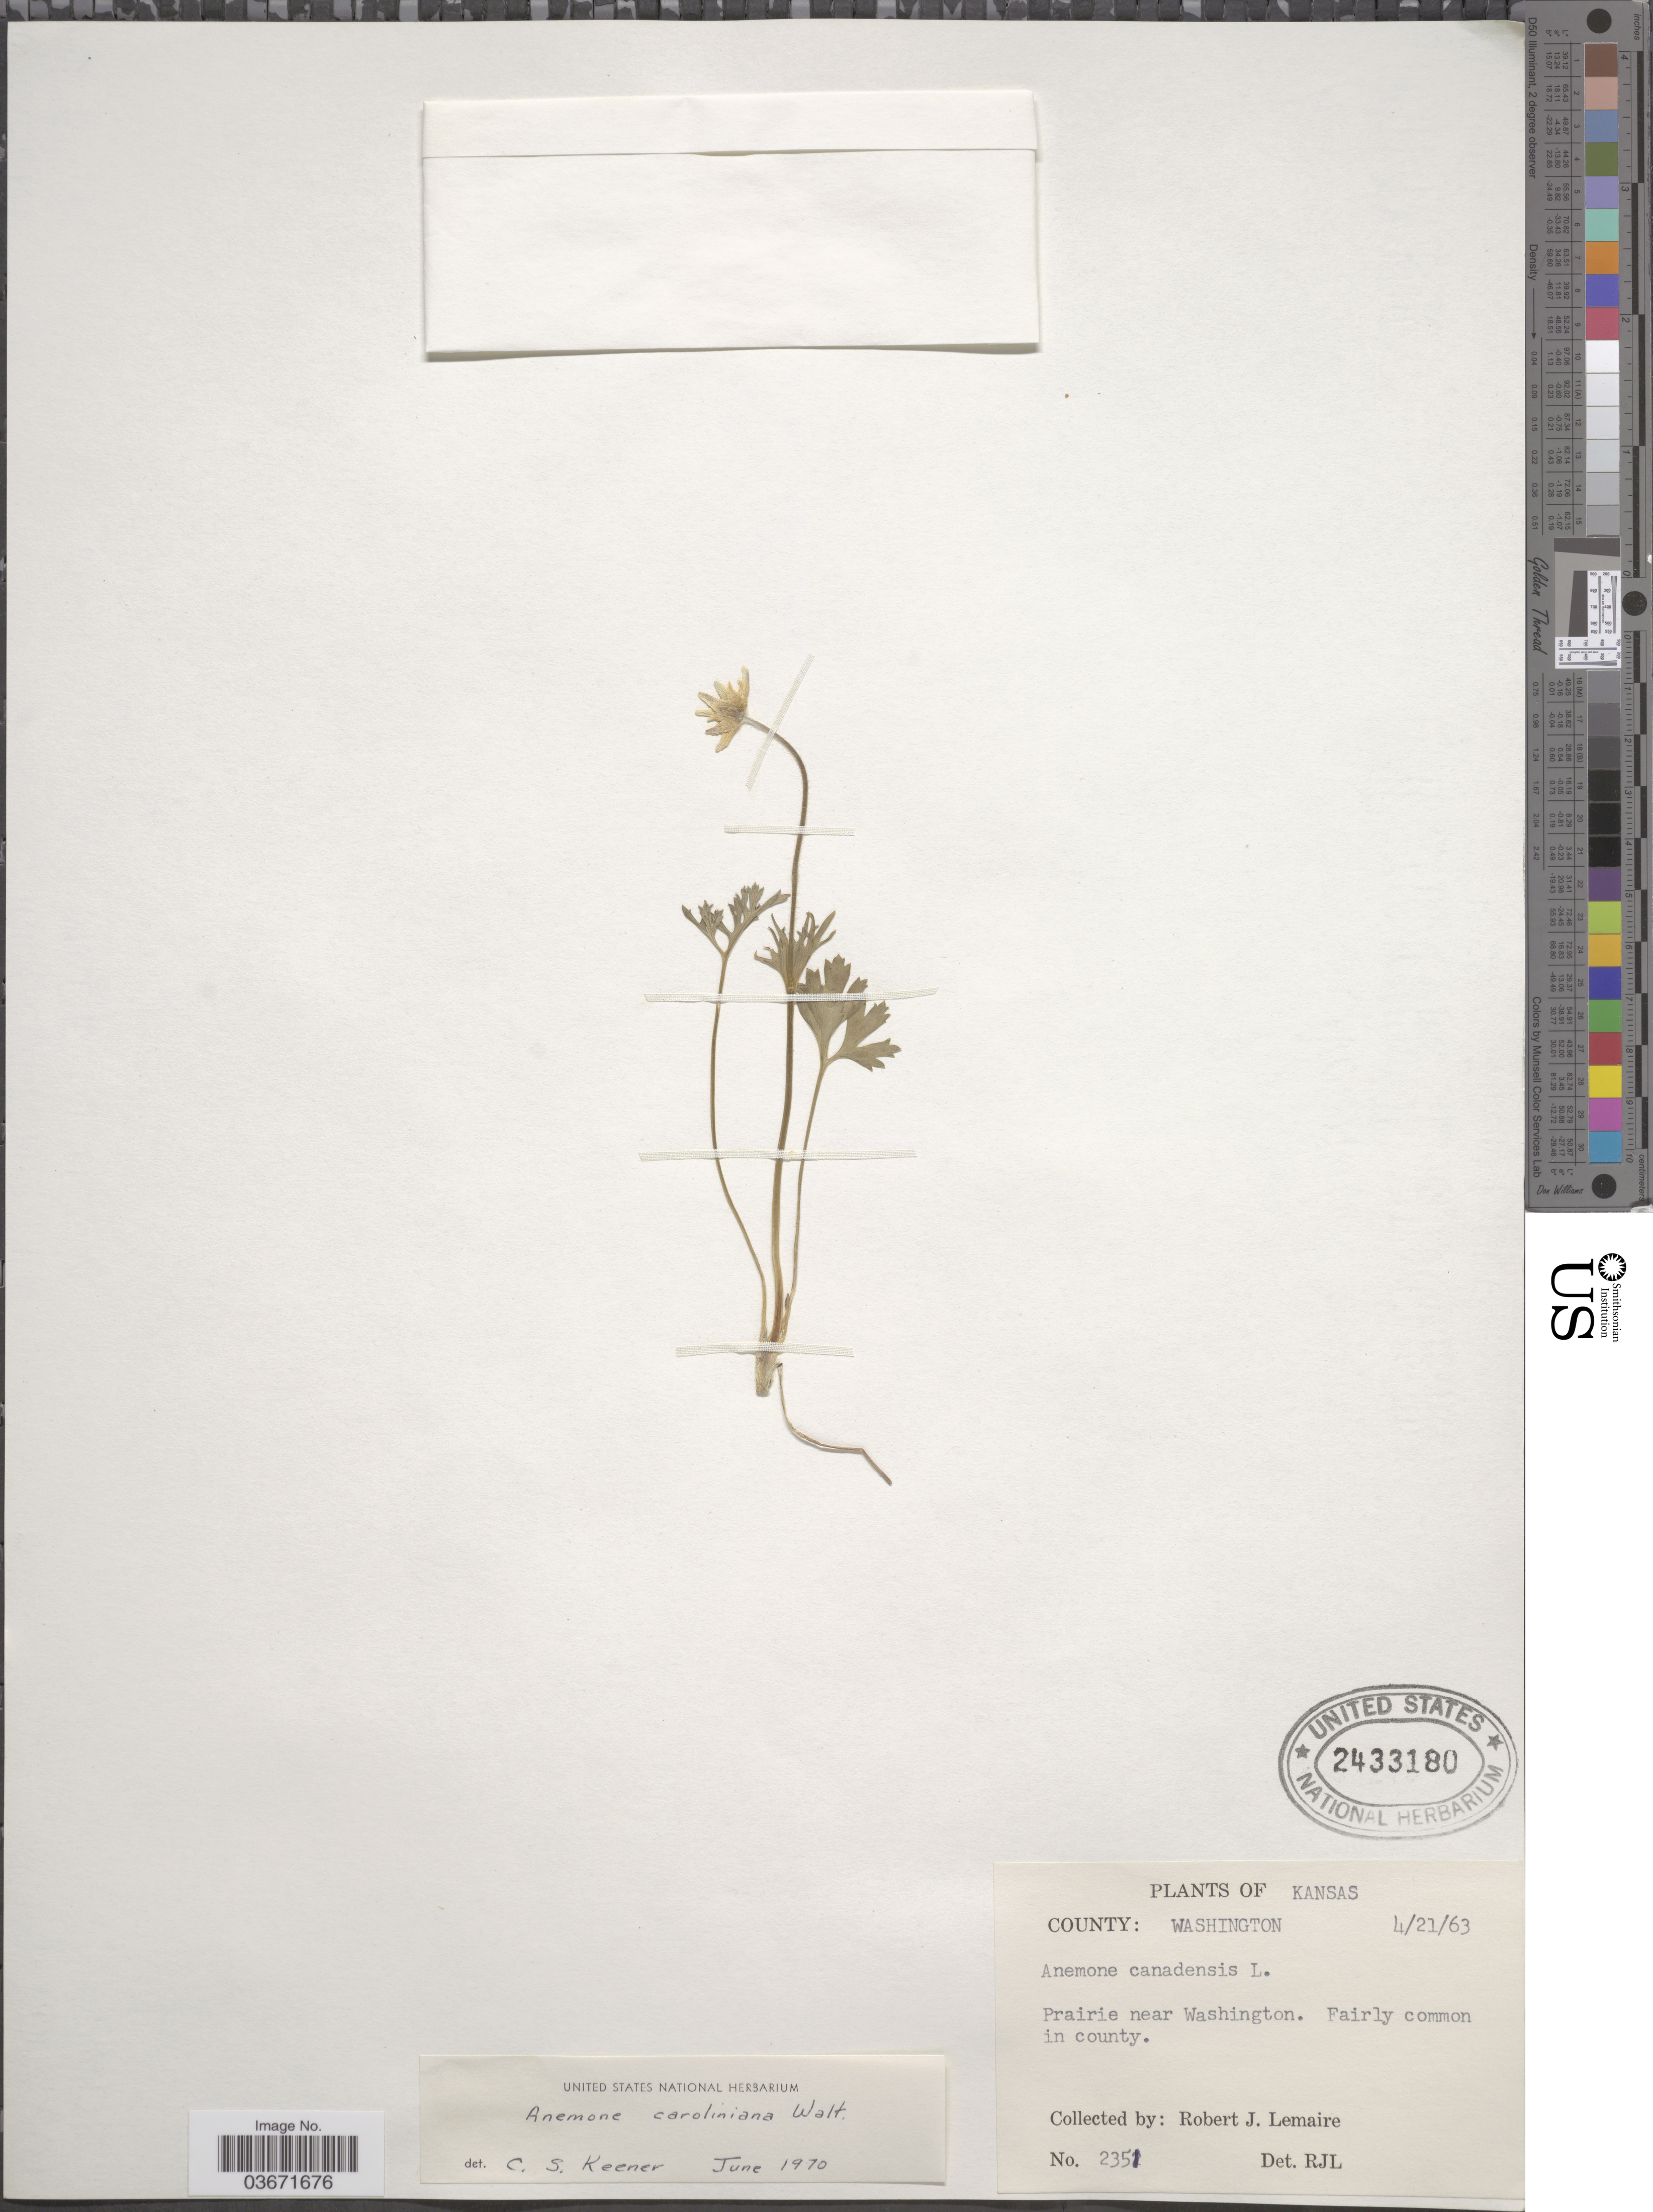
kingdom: Plantae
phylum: Tracheophyta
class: Magnoliopsida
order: Ranunculales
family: Ranunculaceae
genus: Anemone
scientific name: Anemone caroliniana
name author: Walter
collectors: R. J. Lemaire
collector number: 2351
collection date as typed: Transcribed d/m/y: 21/4/63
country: United States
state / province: Kansas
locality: County: Washington. Prairie near Washington.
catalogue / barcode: US 2433180